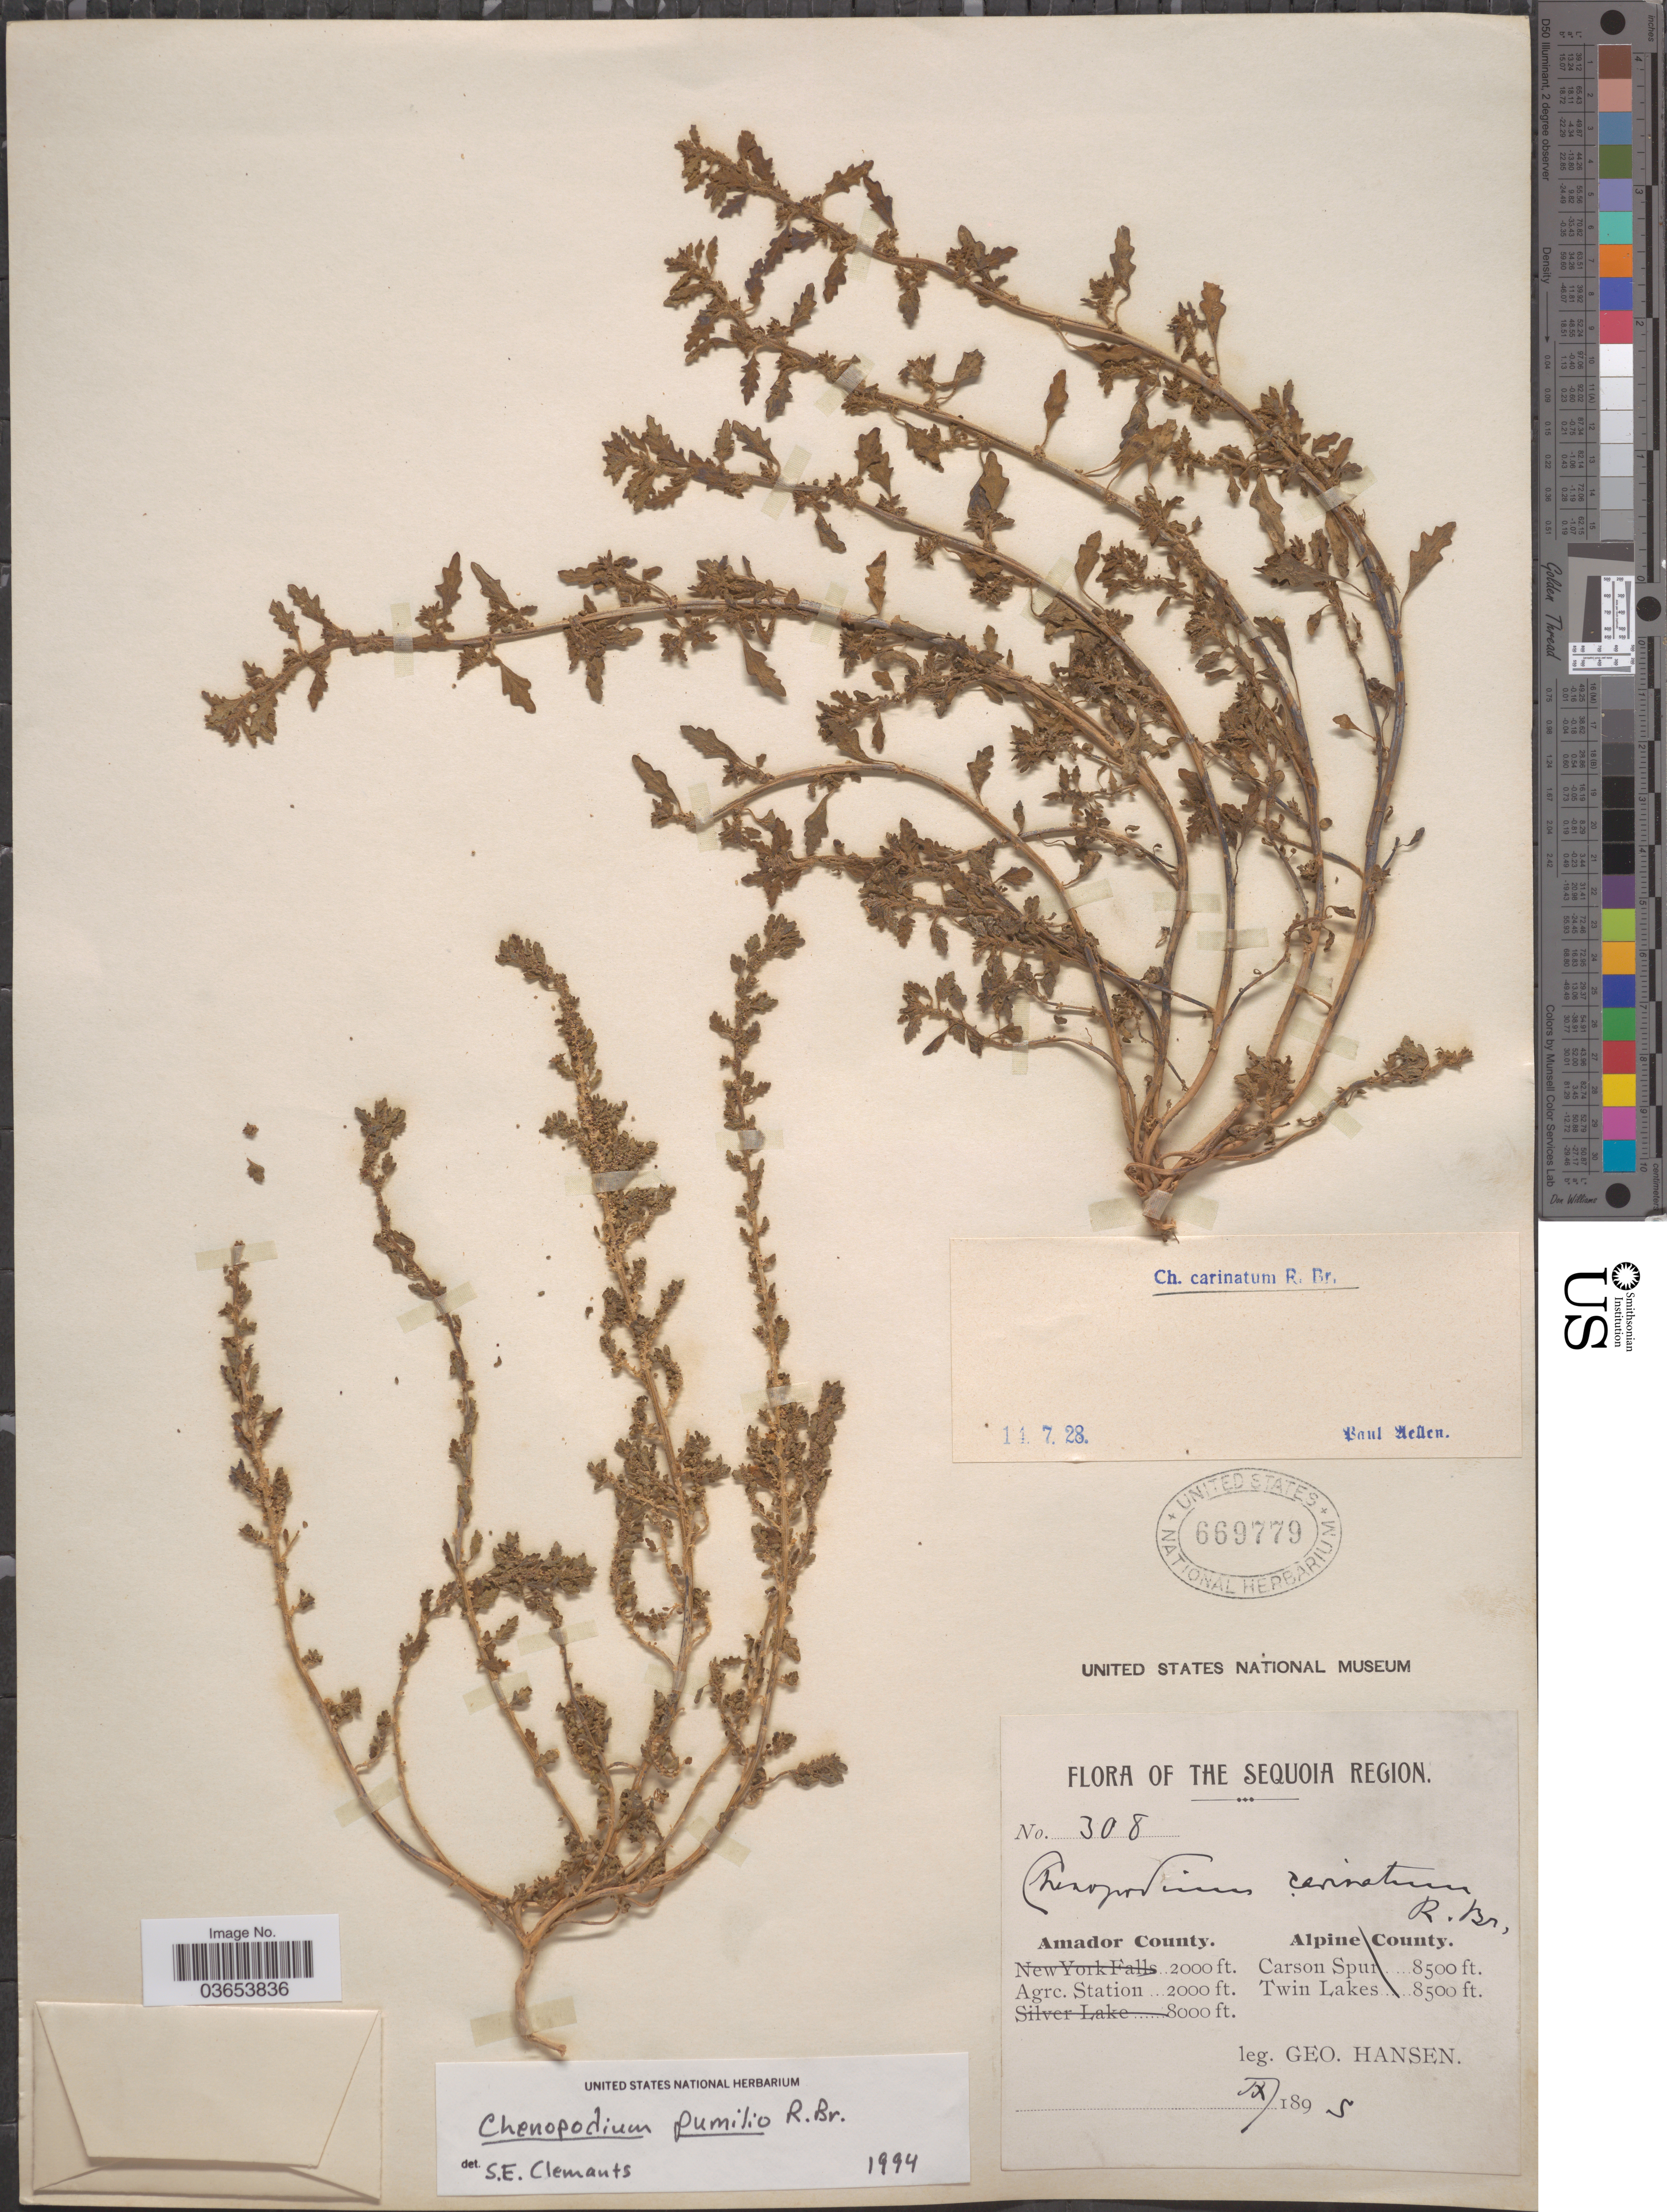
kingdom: Plantae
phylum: Tracheophyta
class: Magnoliopsida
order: Caryophyllales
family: Amaranthaceae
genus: Chenopodium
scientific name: Chenopodium pumilio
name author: R. Br.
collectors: G. Hansen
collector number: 308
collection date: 1895-09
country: United States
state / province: California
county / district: Amador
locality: The Sequoia Region. Amador County. Agrc. Station.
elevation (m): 610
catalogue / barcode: US 669779